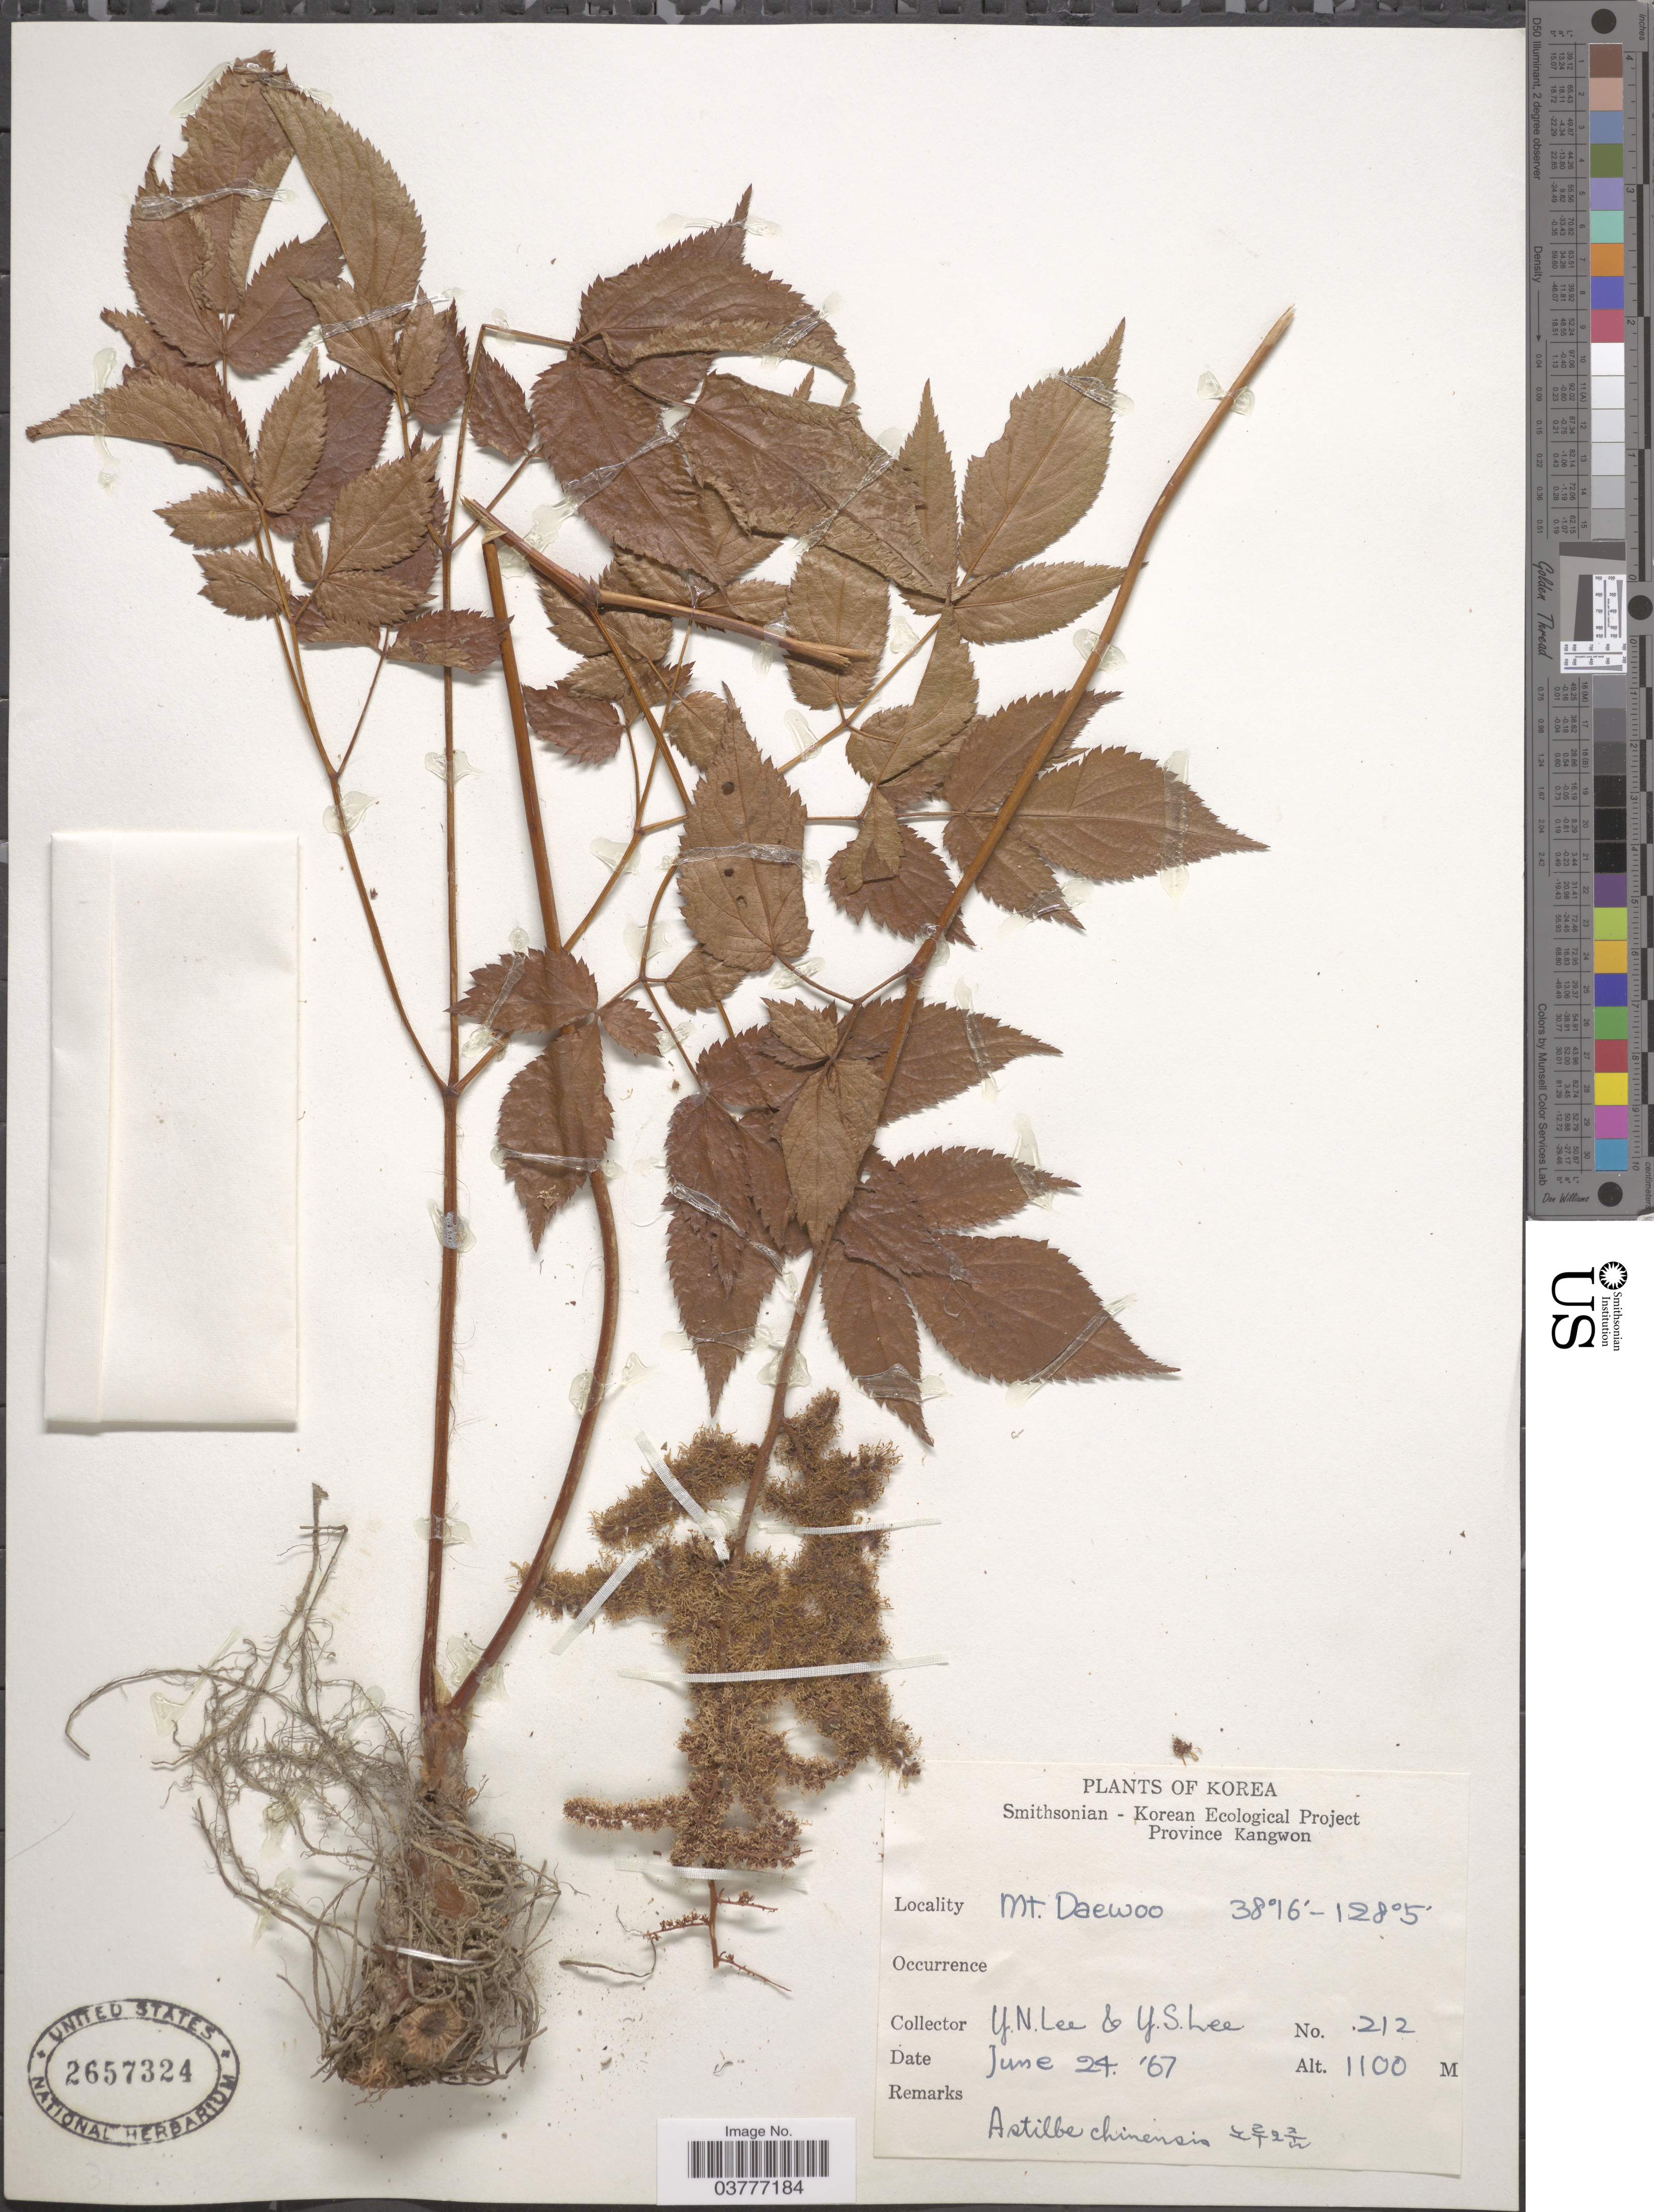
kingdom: Plantae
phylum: Tracheophyta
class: Magnoliopsida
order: Saxifragales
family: Saxifragaceae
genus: Astilbe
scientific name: Astilbe chinensis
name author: (Maxim.) Franch. & Sav.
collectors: Y. N. Lee & Y. S. Lee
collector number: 212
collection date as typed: Transcribed d/m/y: 24/6/67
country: North Korea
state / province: Kangwon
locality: Mt. Daewoo.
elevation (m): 1100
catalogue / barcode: US 2657324